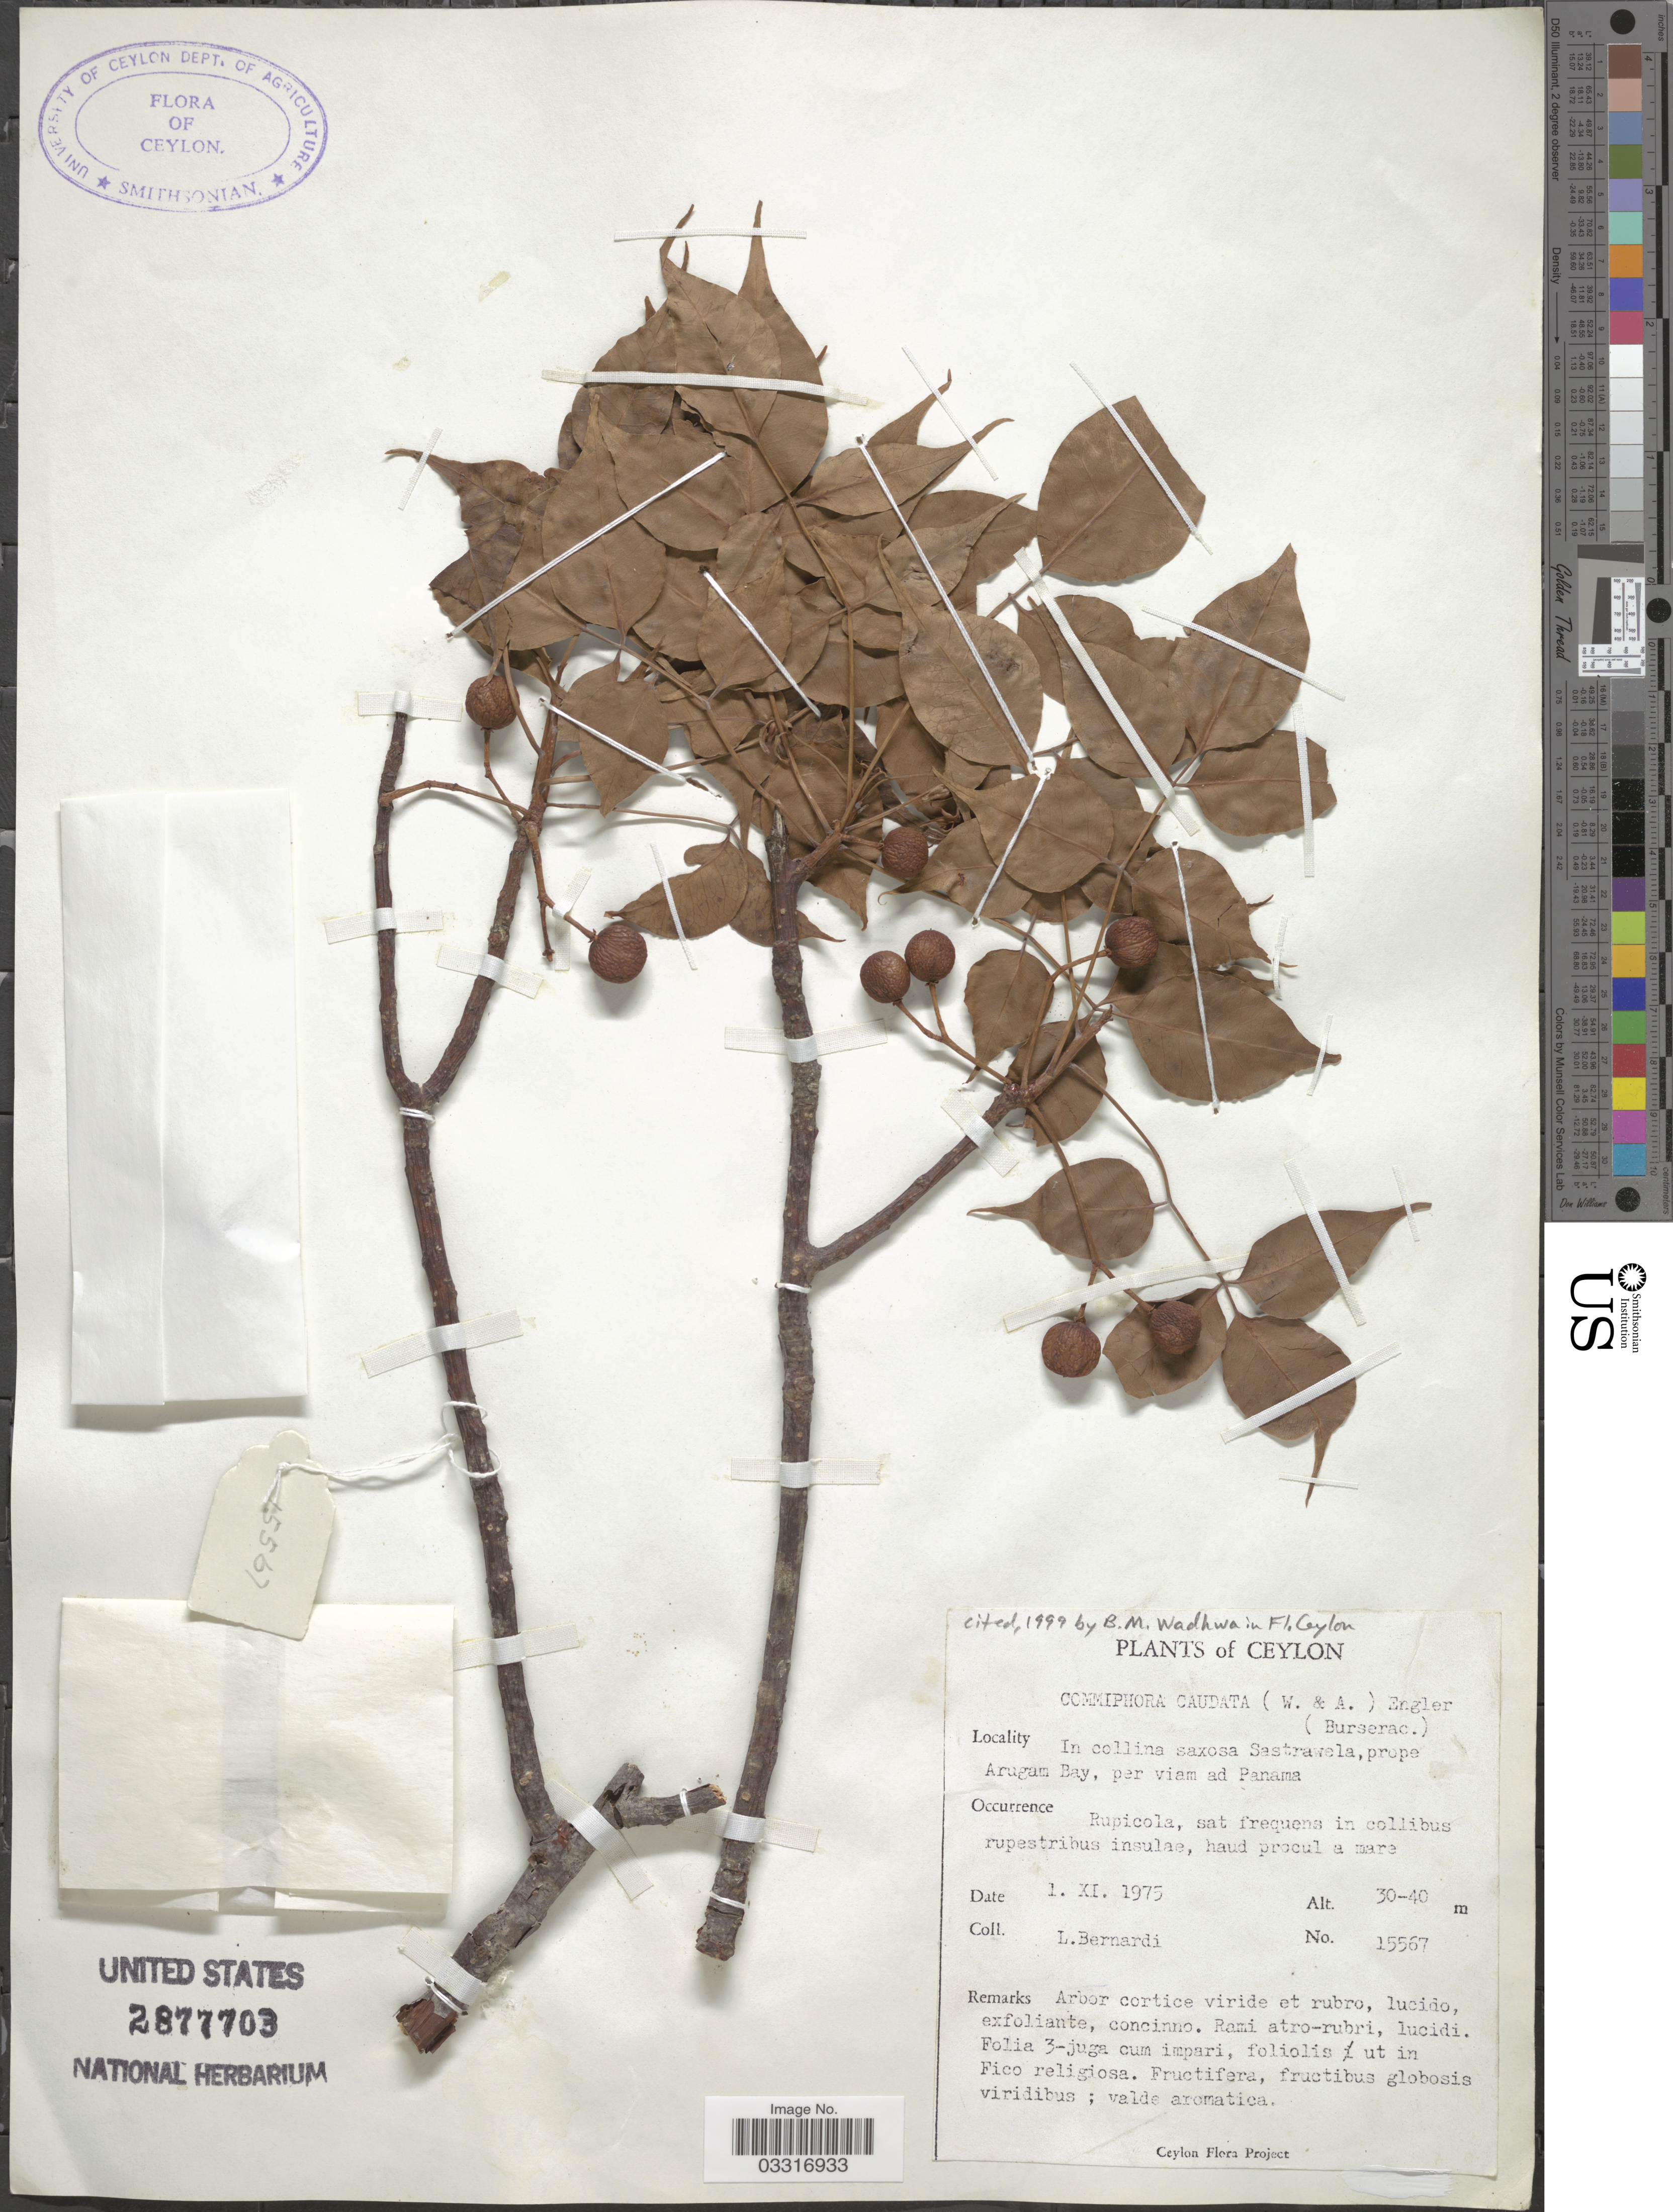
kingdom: Plantae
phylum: Tracheophyta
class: Magnoliopsida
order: Sapindales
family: Burseraceae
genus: Commiphora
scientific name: Commiphora caudata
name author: Engl.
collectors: L. Bernardi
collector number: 15567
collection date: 1975-11-01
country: Sri Lanka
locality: Ceylon, In collina saxosa Satrawela, prope Arugam Bay, per viam ad Panama.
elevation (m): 30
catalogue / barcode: US 2877703